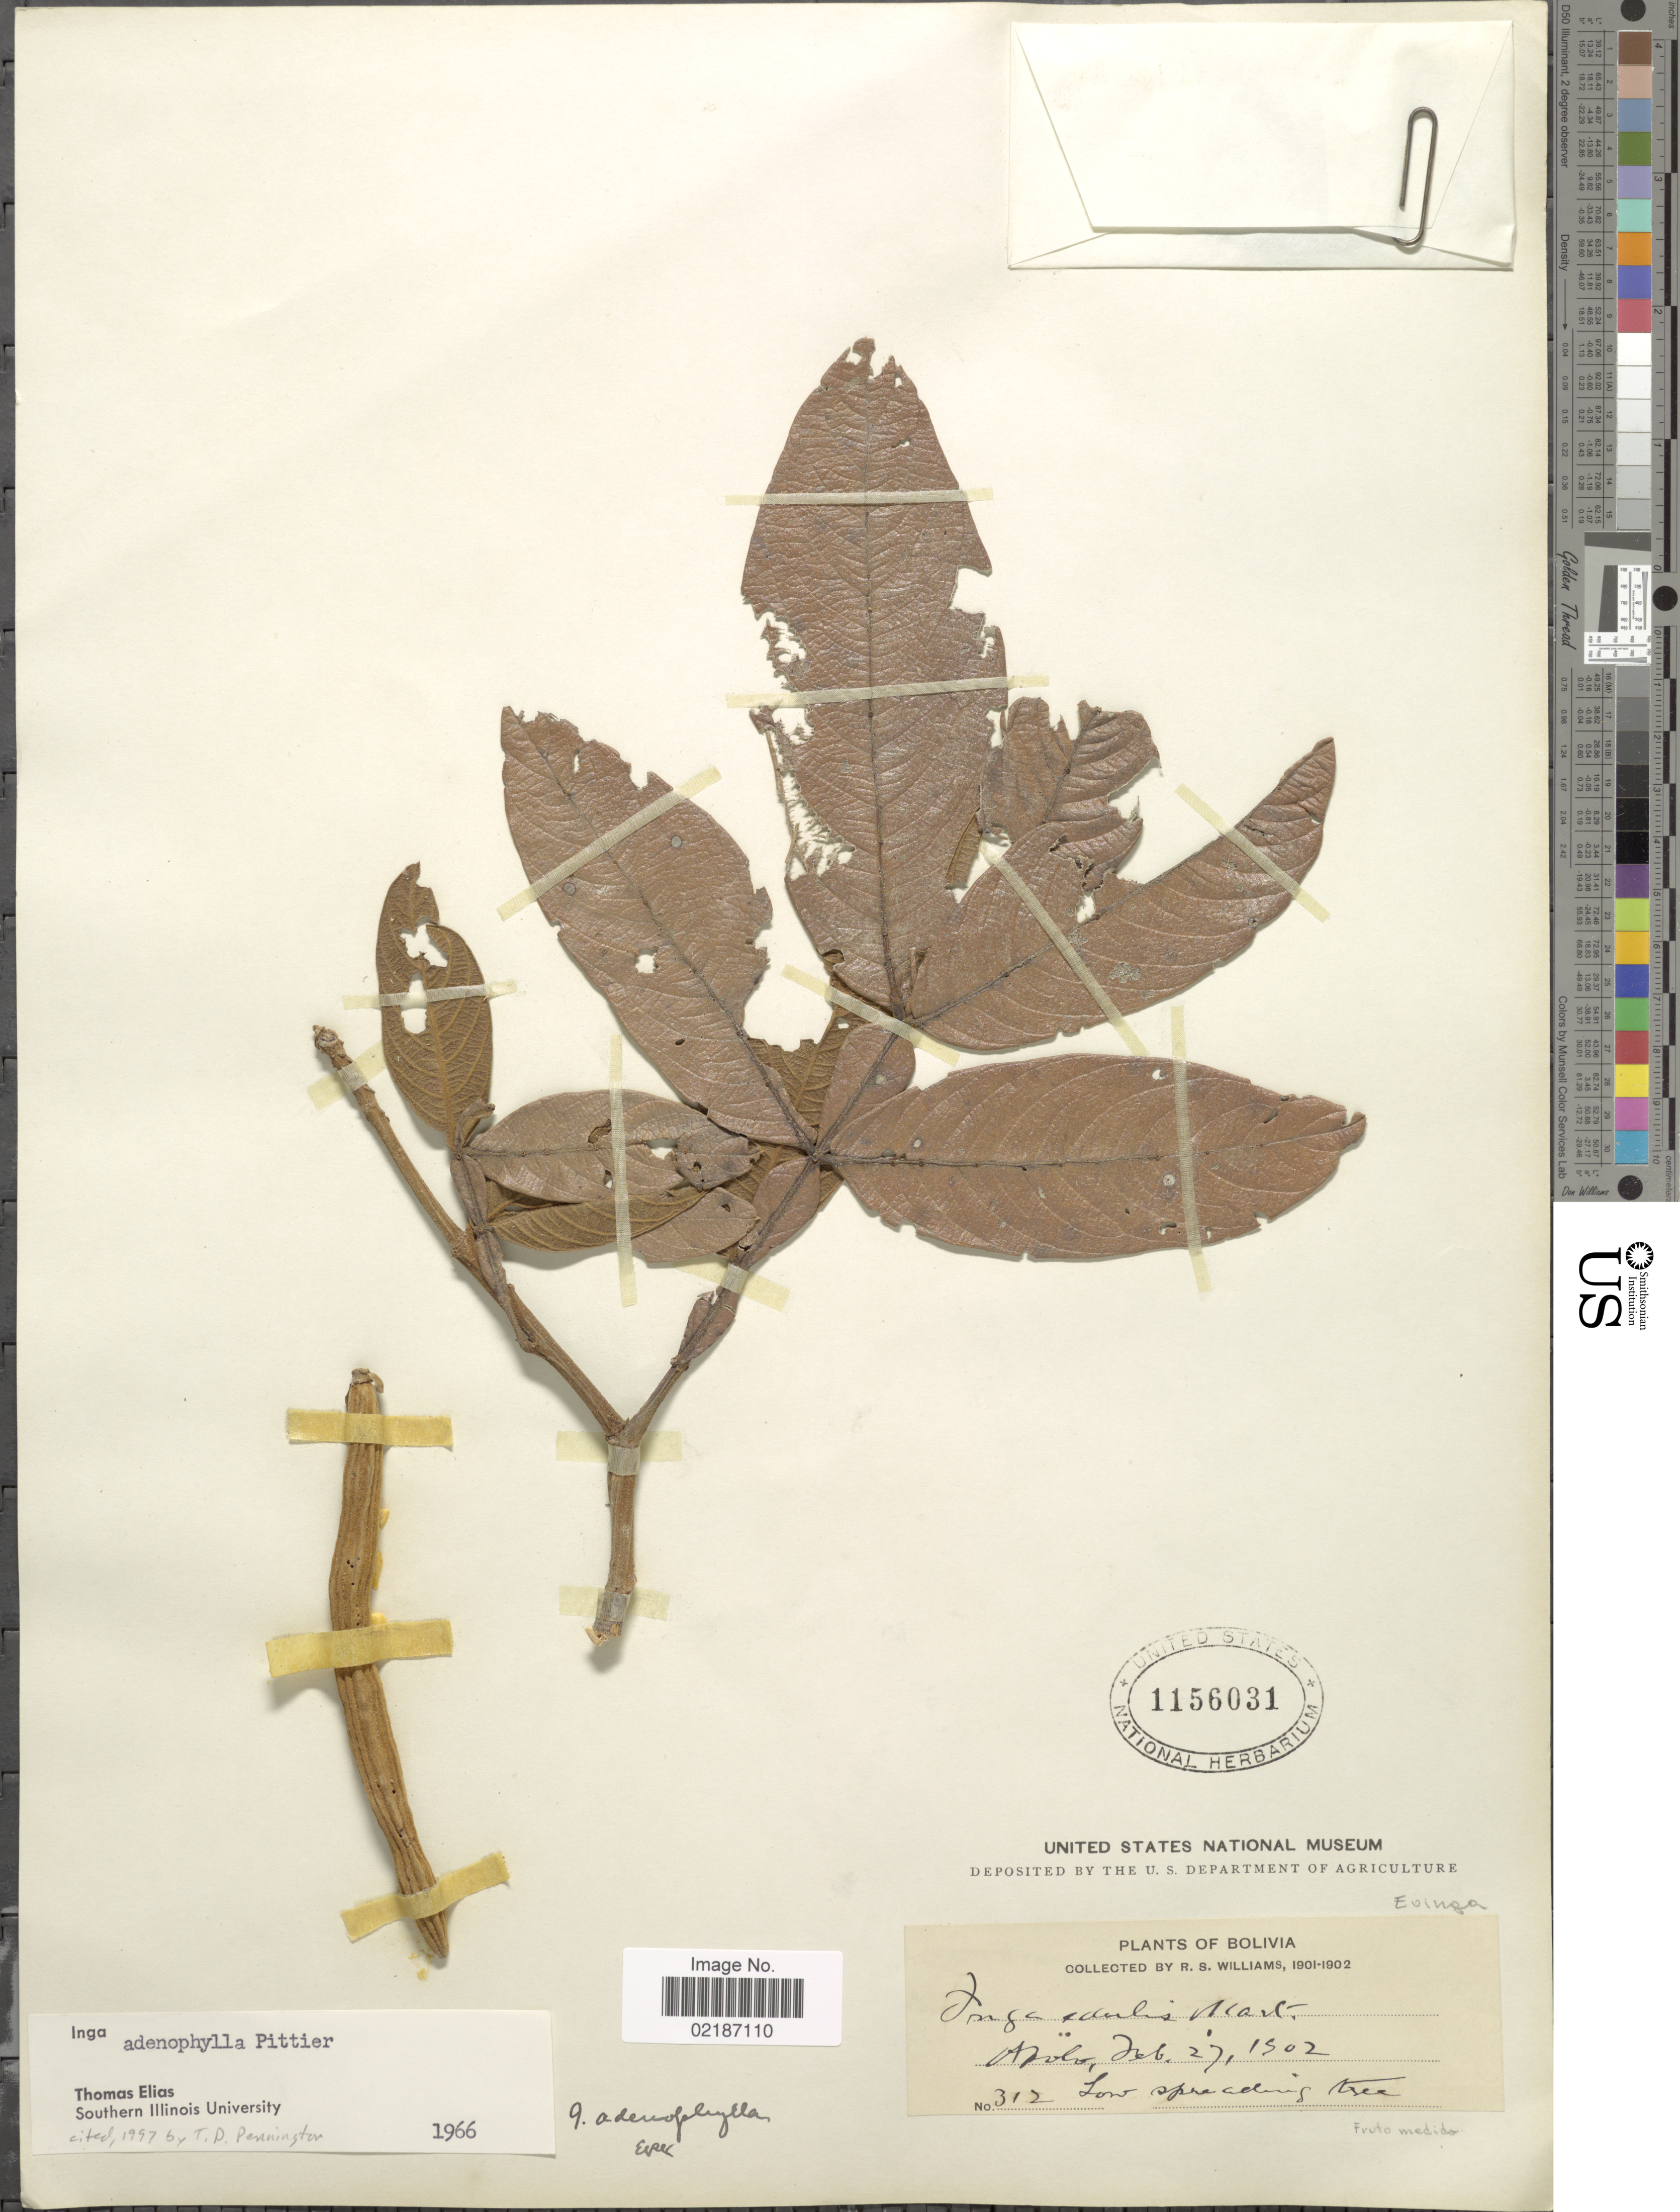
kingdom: Plantae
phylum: Tracheophyta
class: Magnoliopsida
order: Fabales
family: Fabaceae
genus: Inga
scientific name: Inga adenophylla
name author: Pittier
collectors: R. S. Williams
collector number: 312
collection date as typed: Feb. 27, 1902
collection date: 1902-02-27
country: Bolivia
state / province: La Paz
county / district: Franz Tamayo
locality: Apolo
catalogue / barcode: US 1156031